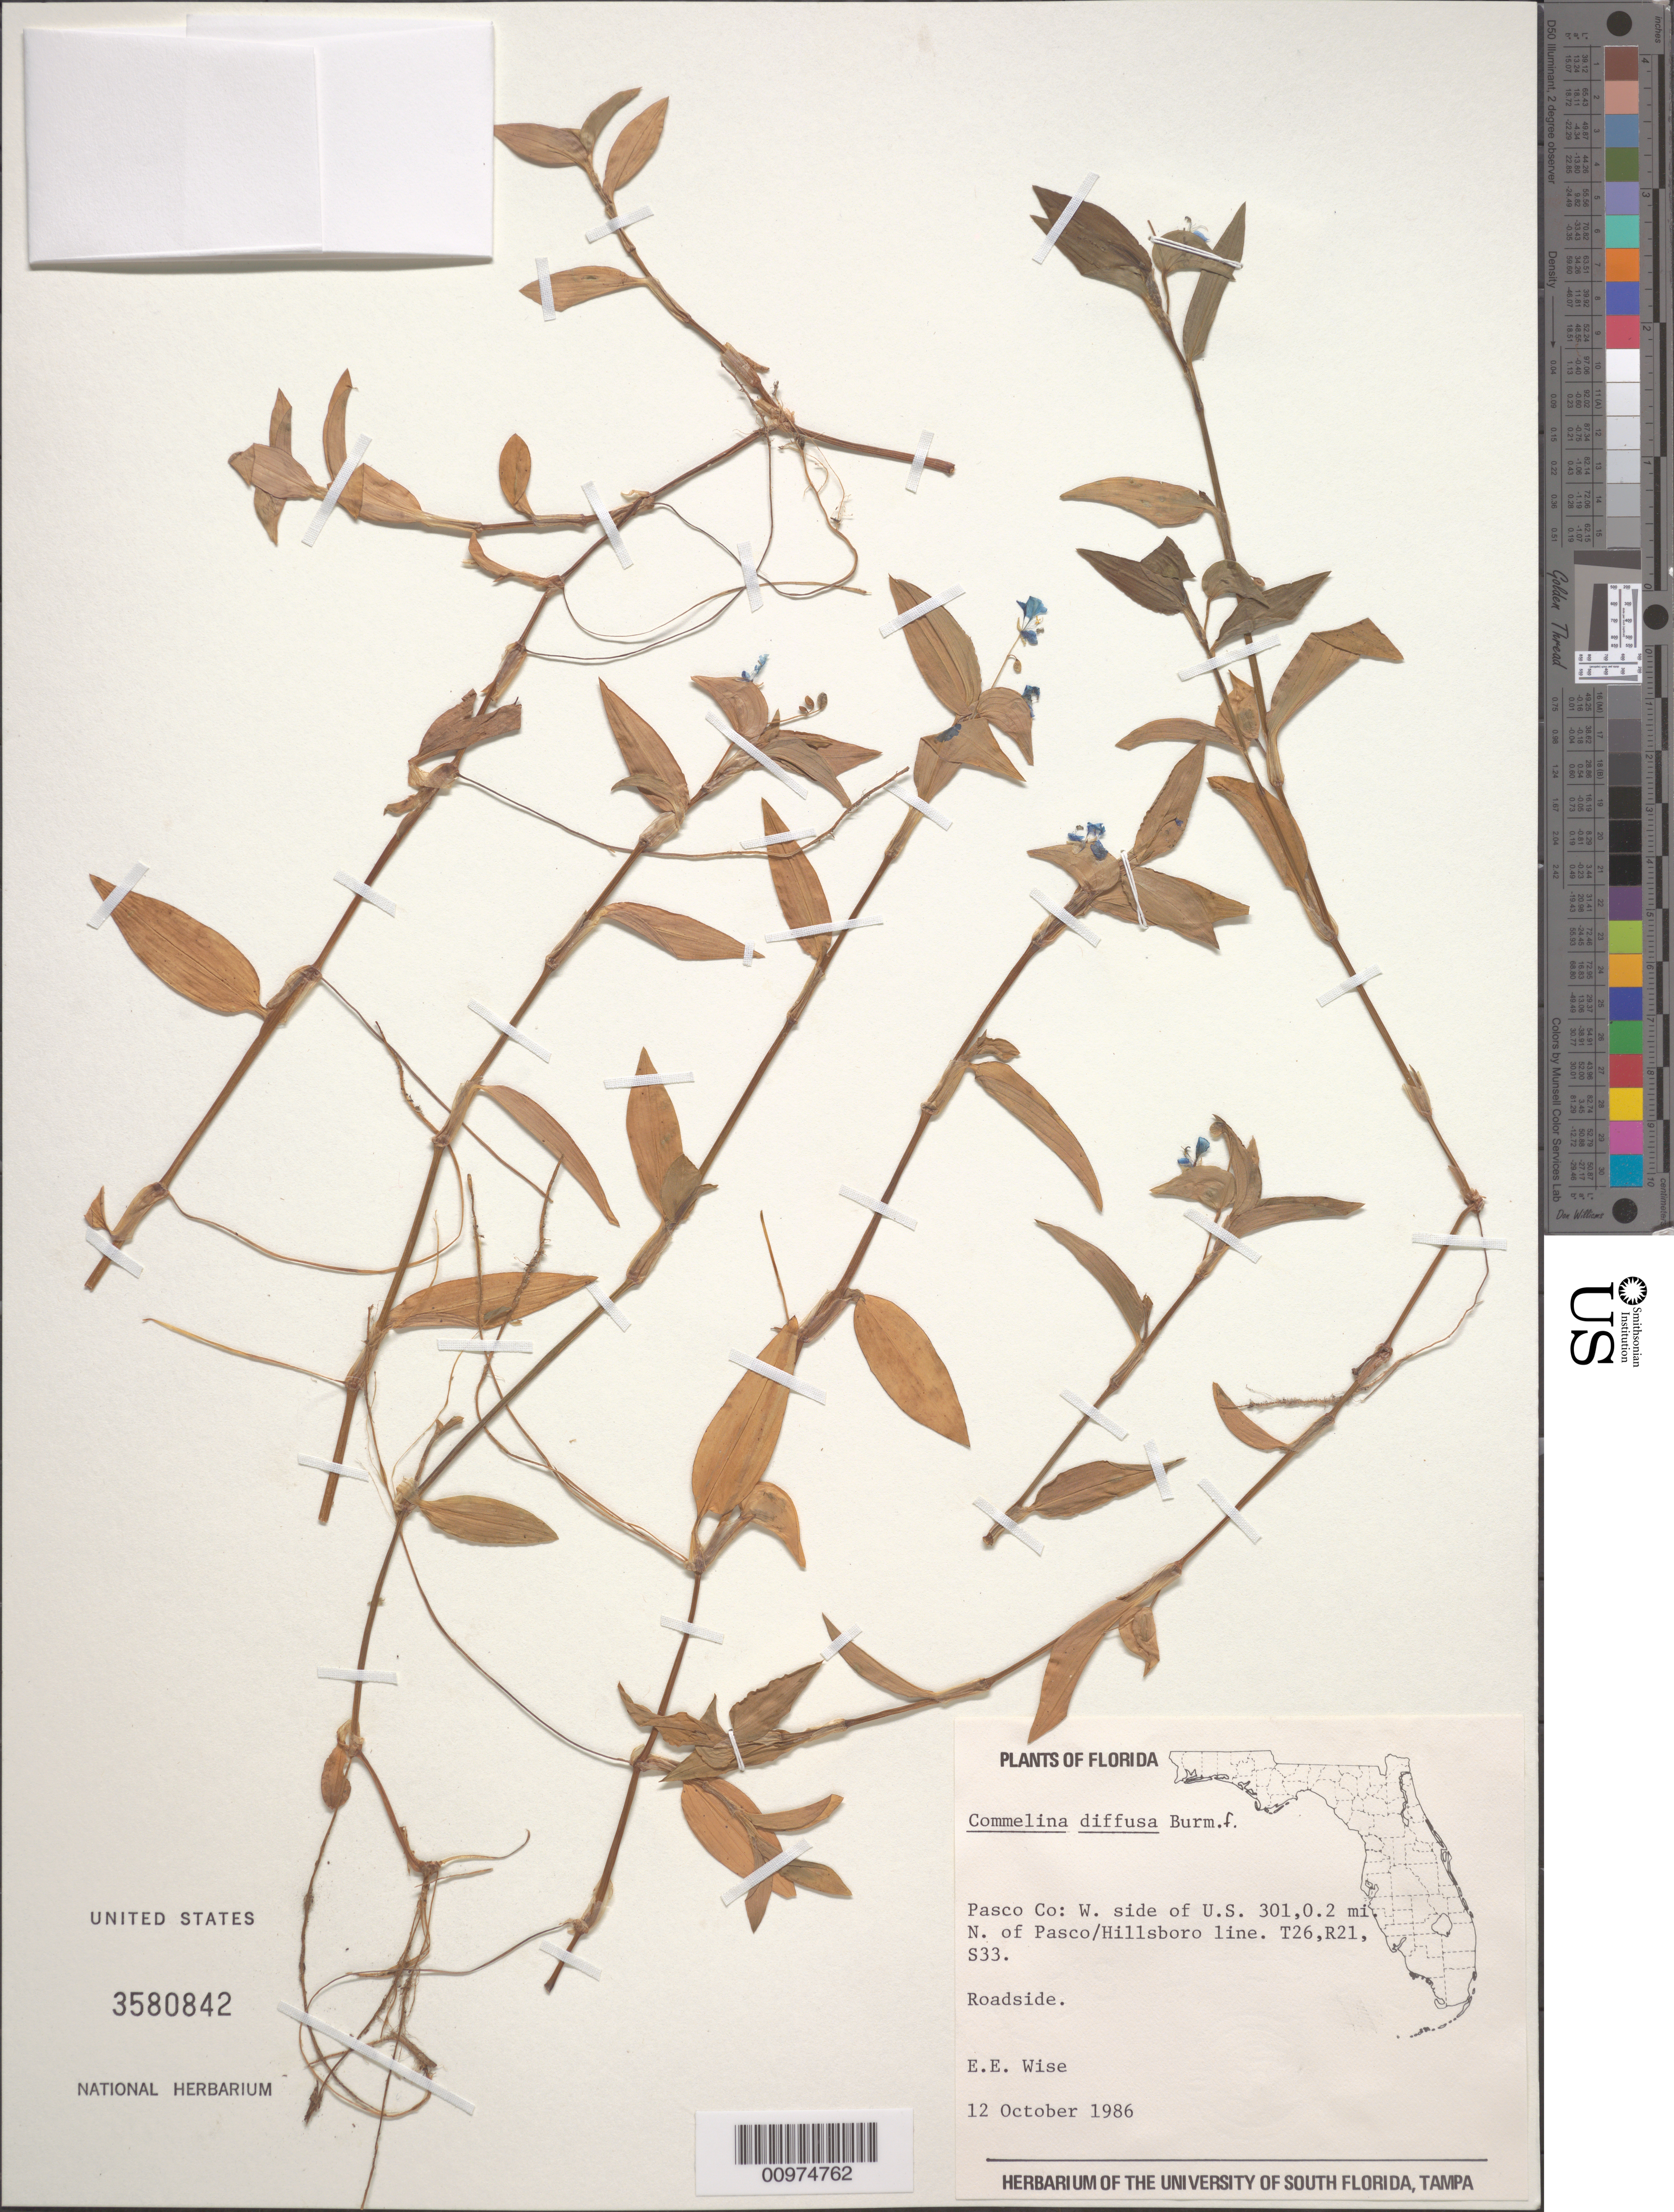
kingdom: Plantae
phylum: Tracheophyta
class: Liliopsida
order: Commelinales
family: Commelinaceae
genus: Commelina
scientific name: Commelina diffusa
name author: Burm. f.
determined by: Faden, Robert B., (US), Smithsonian Institution - National Museum of Natural History (UNITED STATES)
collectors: E. Wise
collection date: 1986-10-12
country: United States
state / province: Florida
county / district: Pasco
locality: W. side of U.S. 301,0.2 mi. N of Pasco/Hillsboro line. T26,R21,S33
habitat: Roadside.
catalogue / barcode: US 3580842